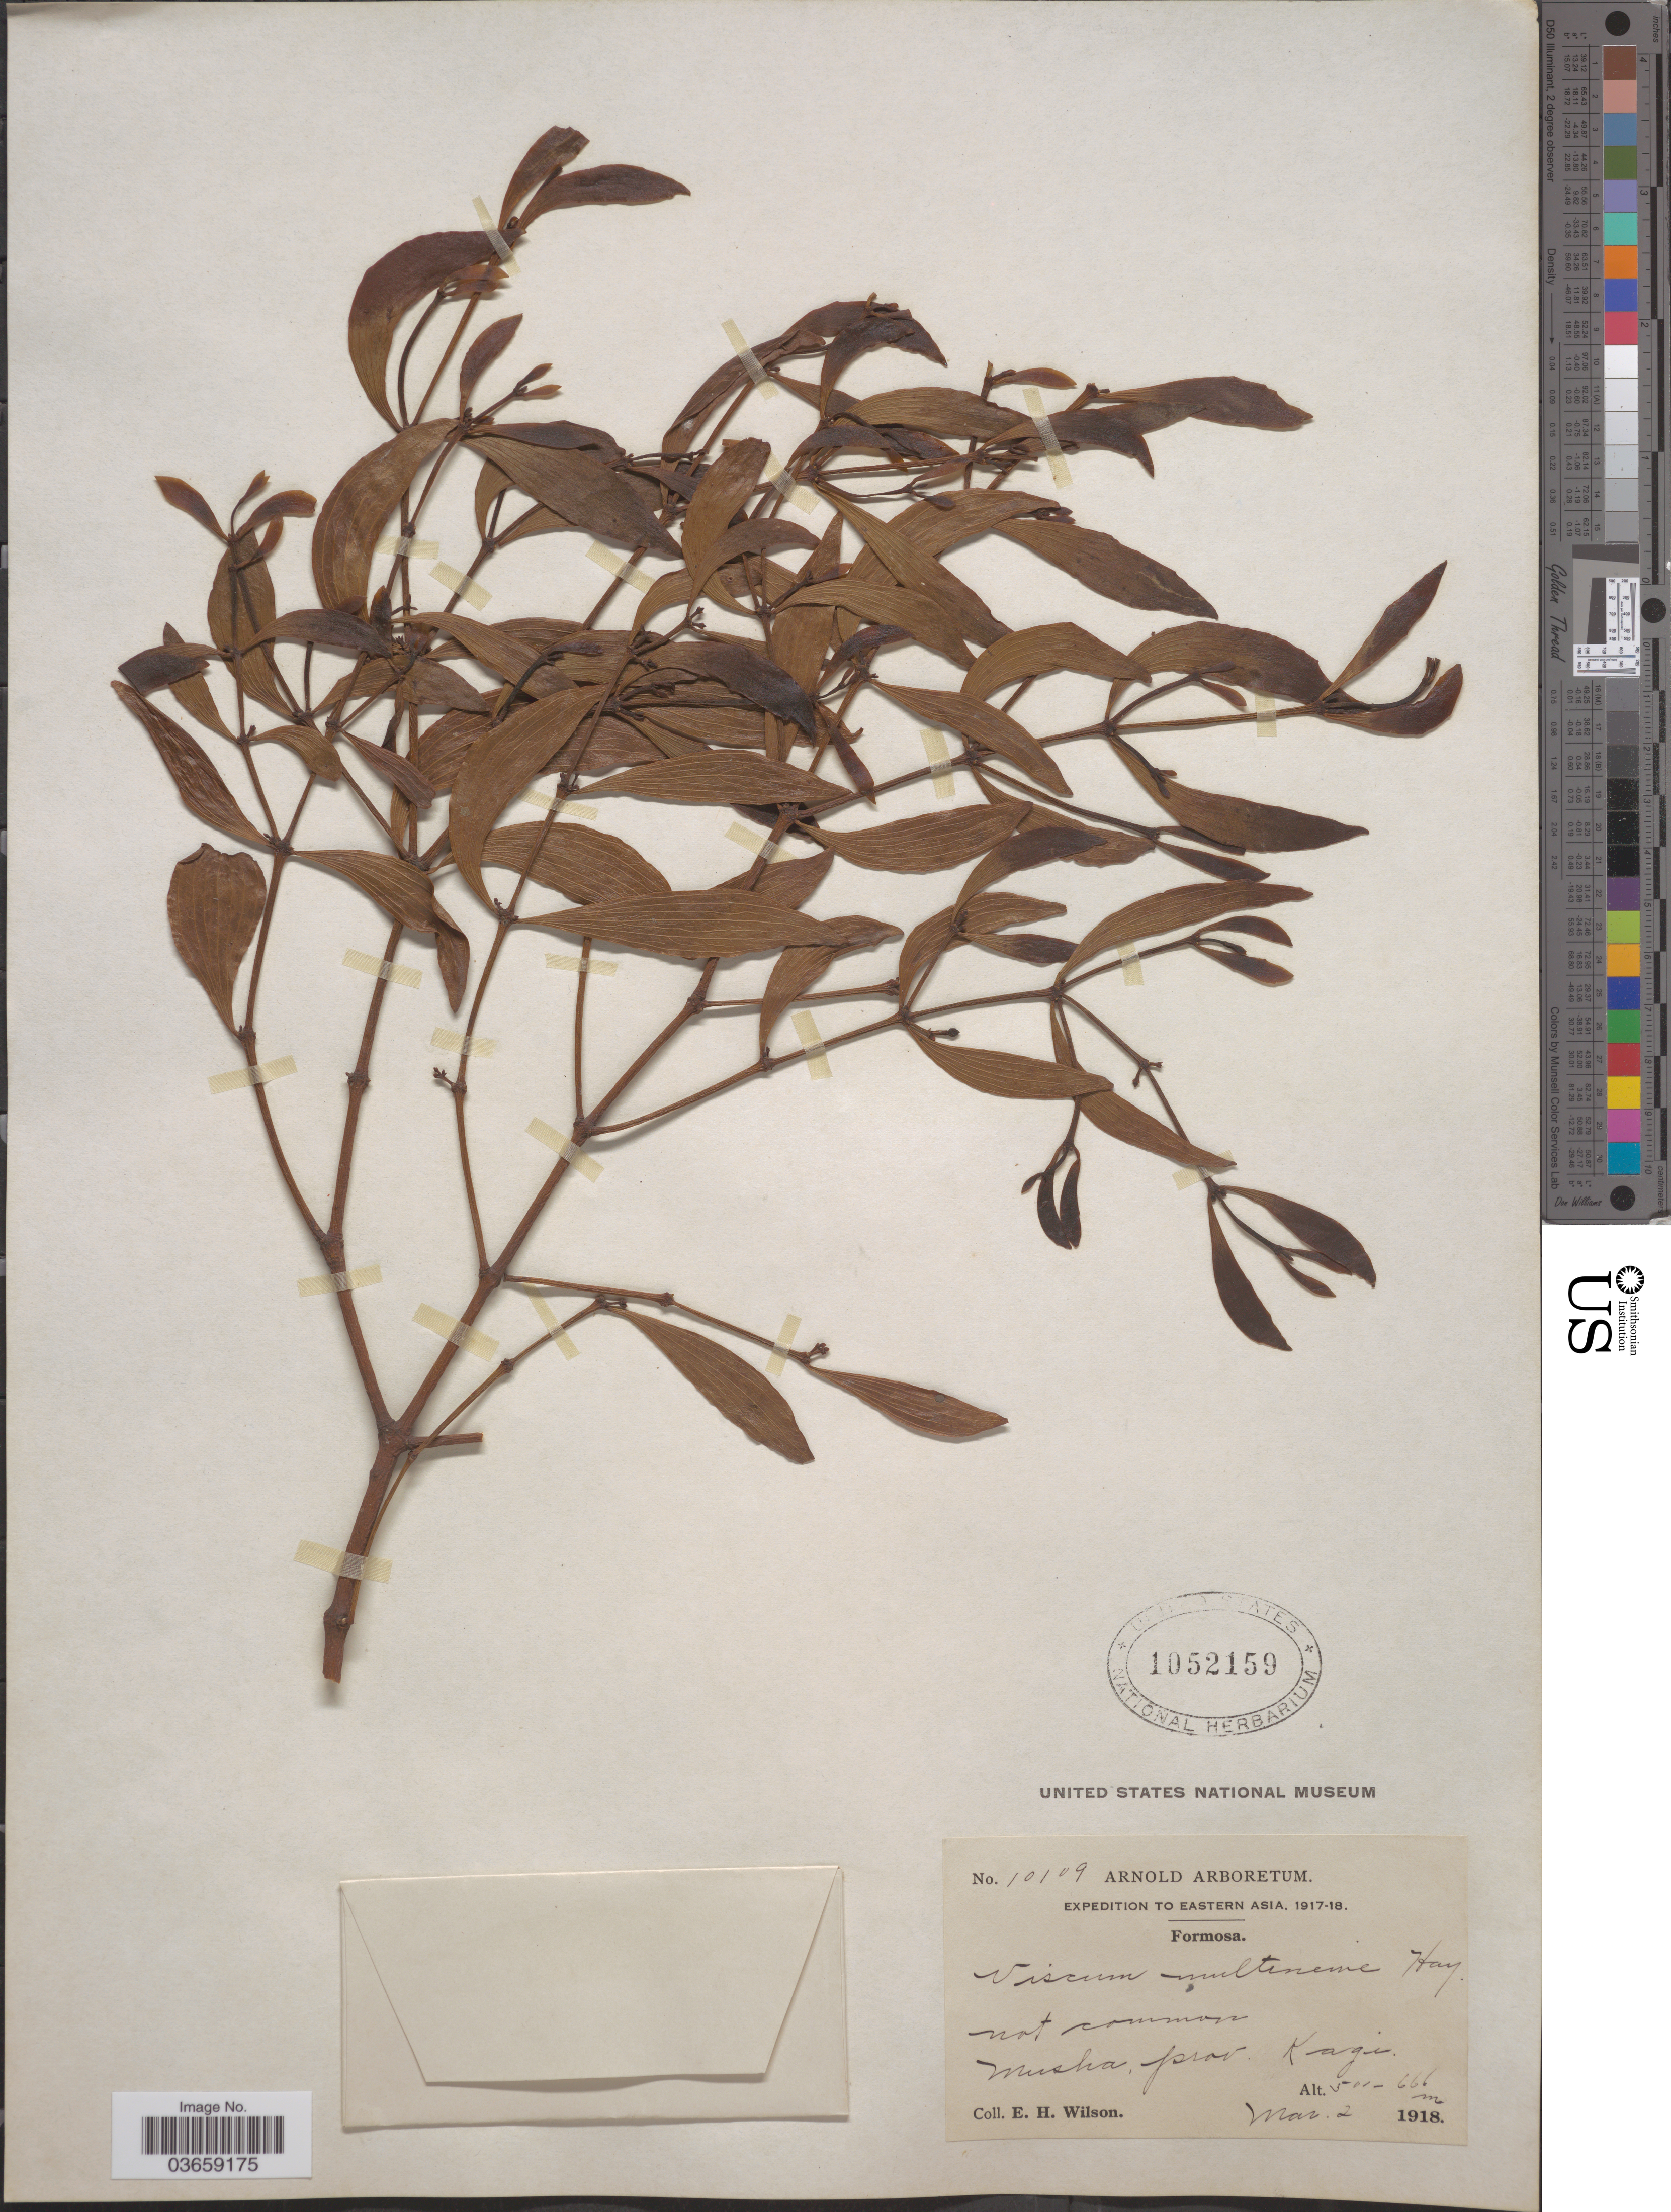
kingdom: Plantae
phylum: Tracheophyta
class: Magnoliopsida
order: Santalales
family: Viscaceae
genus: Viscum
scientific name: Viscum multinerve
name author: (Hayata) Hayata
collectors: E. Wilson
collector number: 10109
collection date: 1918-03-02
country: Taiwan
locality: Eastern Asia. Formosa. Musha, Prov. Kagi.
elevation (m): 500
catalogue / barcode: US 1052159